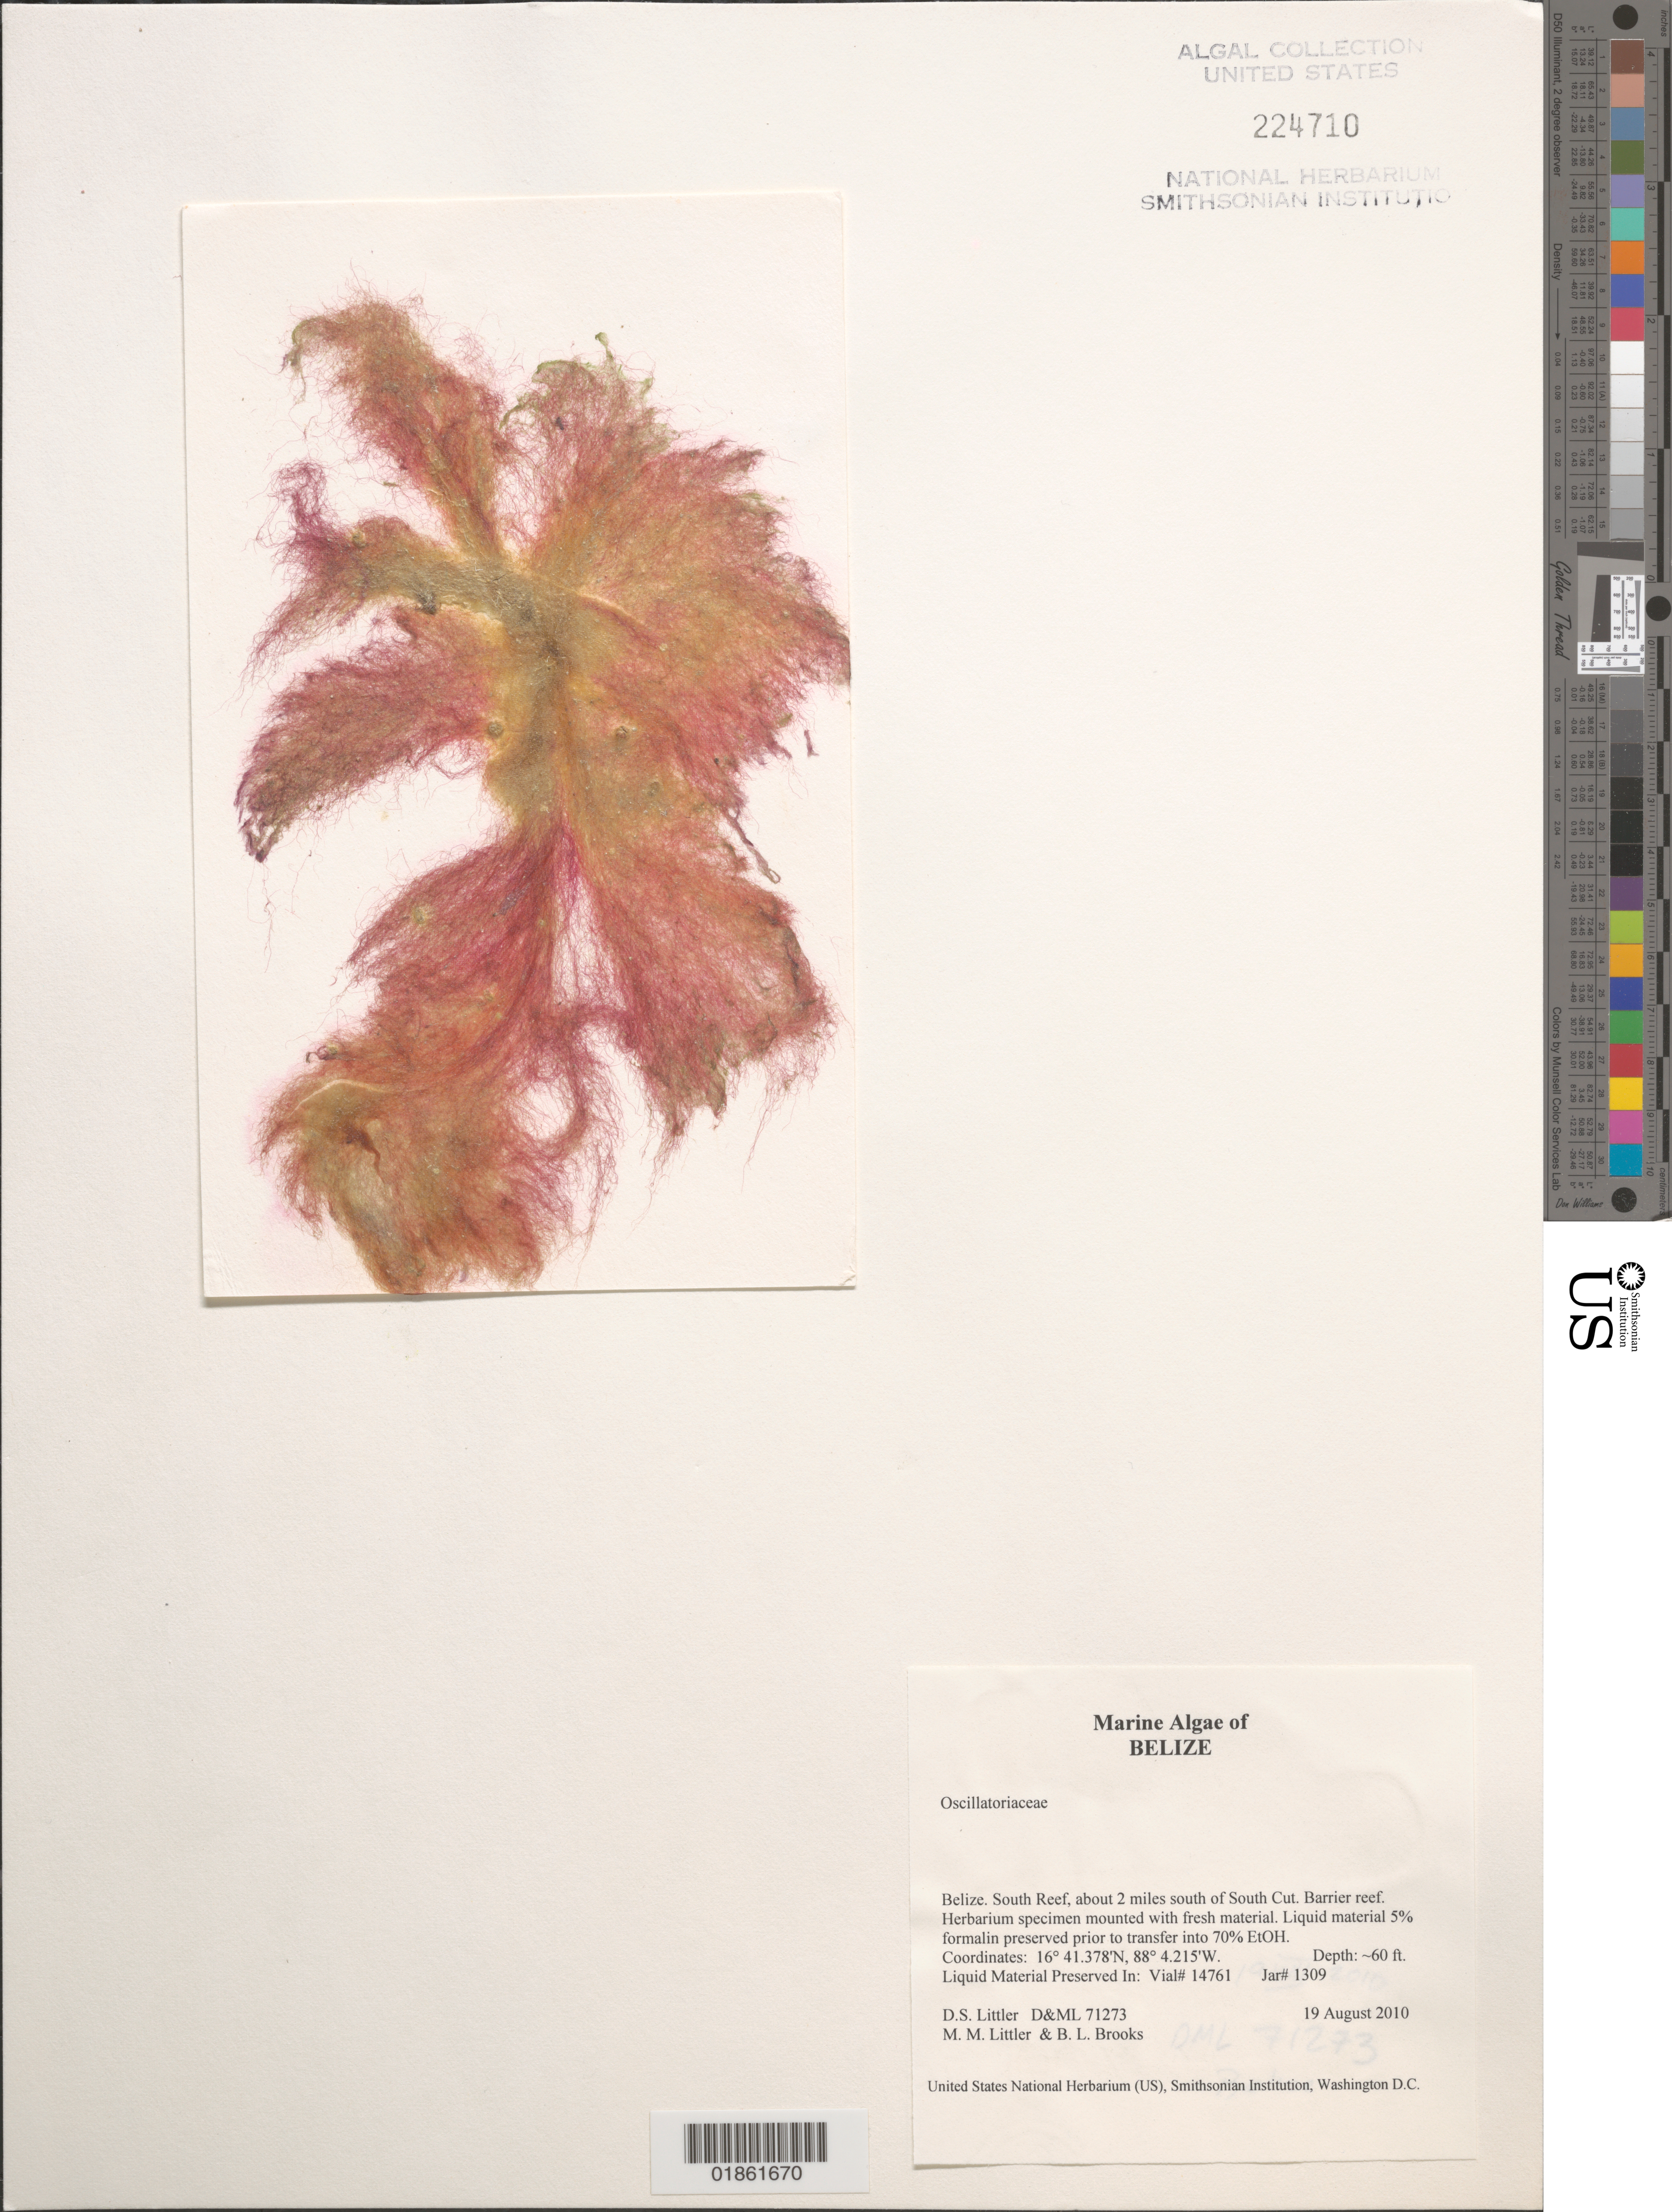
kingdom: Bacteria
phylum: Cyanobacteria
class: Cyanobacteriia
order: Cyanobacteriales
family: Microcoleaceae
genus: Lyngbya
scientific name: Lyngbya sp.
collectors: D. S. Littler & M. M. Littler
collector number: D&ML 71273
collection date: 2010-08-19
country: Belize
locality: South Reef. Old Anadyomene site.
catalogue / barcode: US 224710